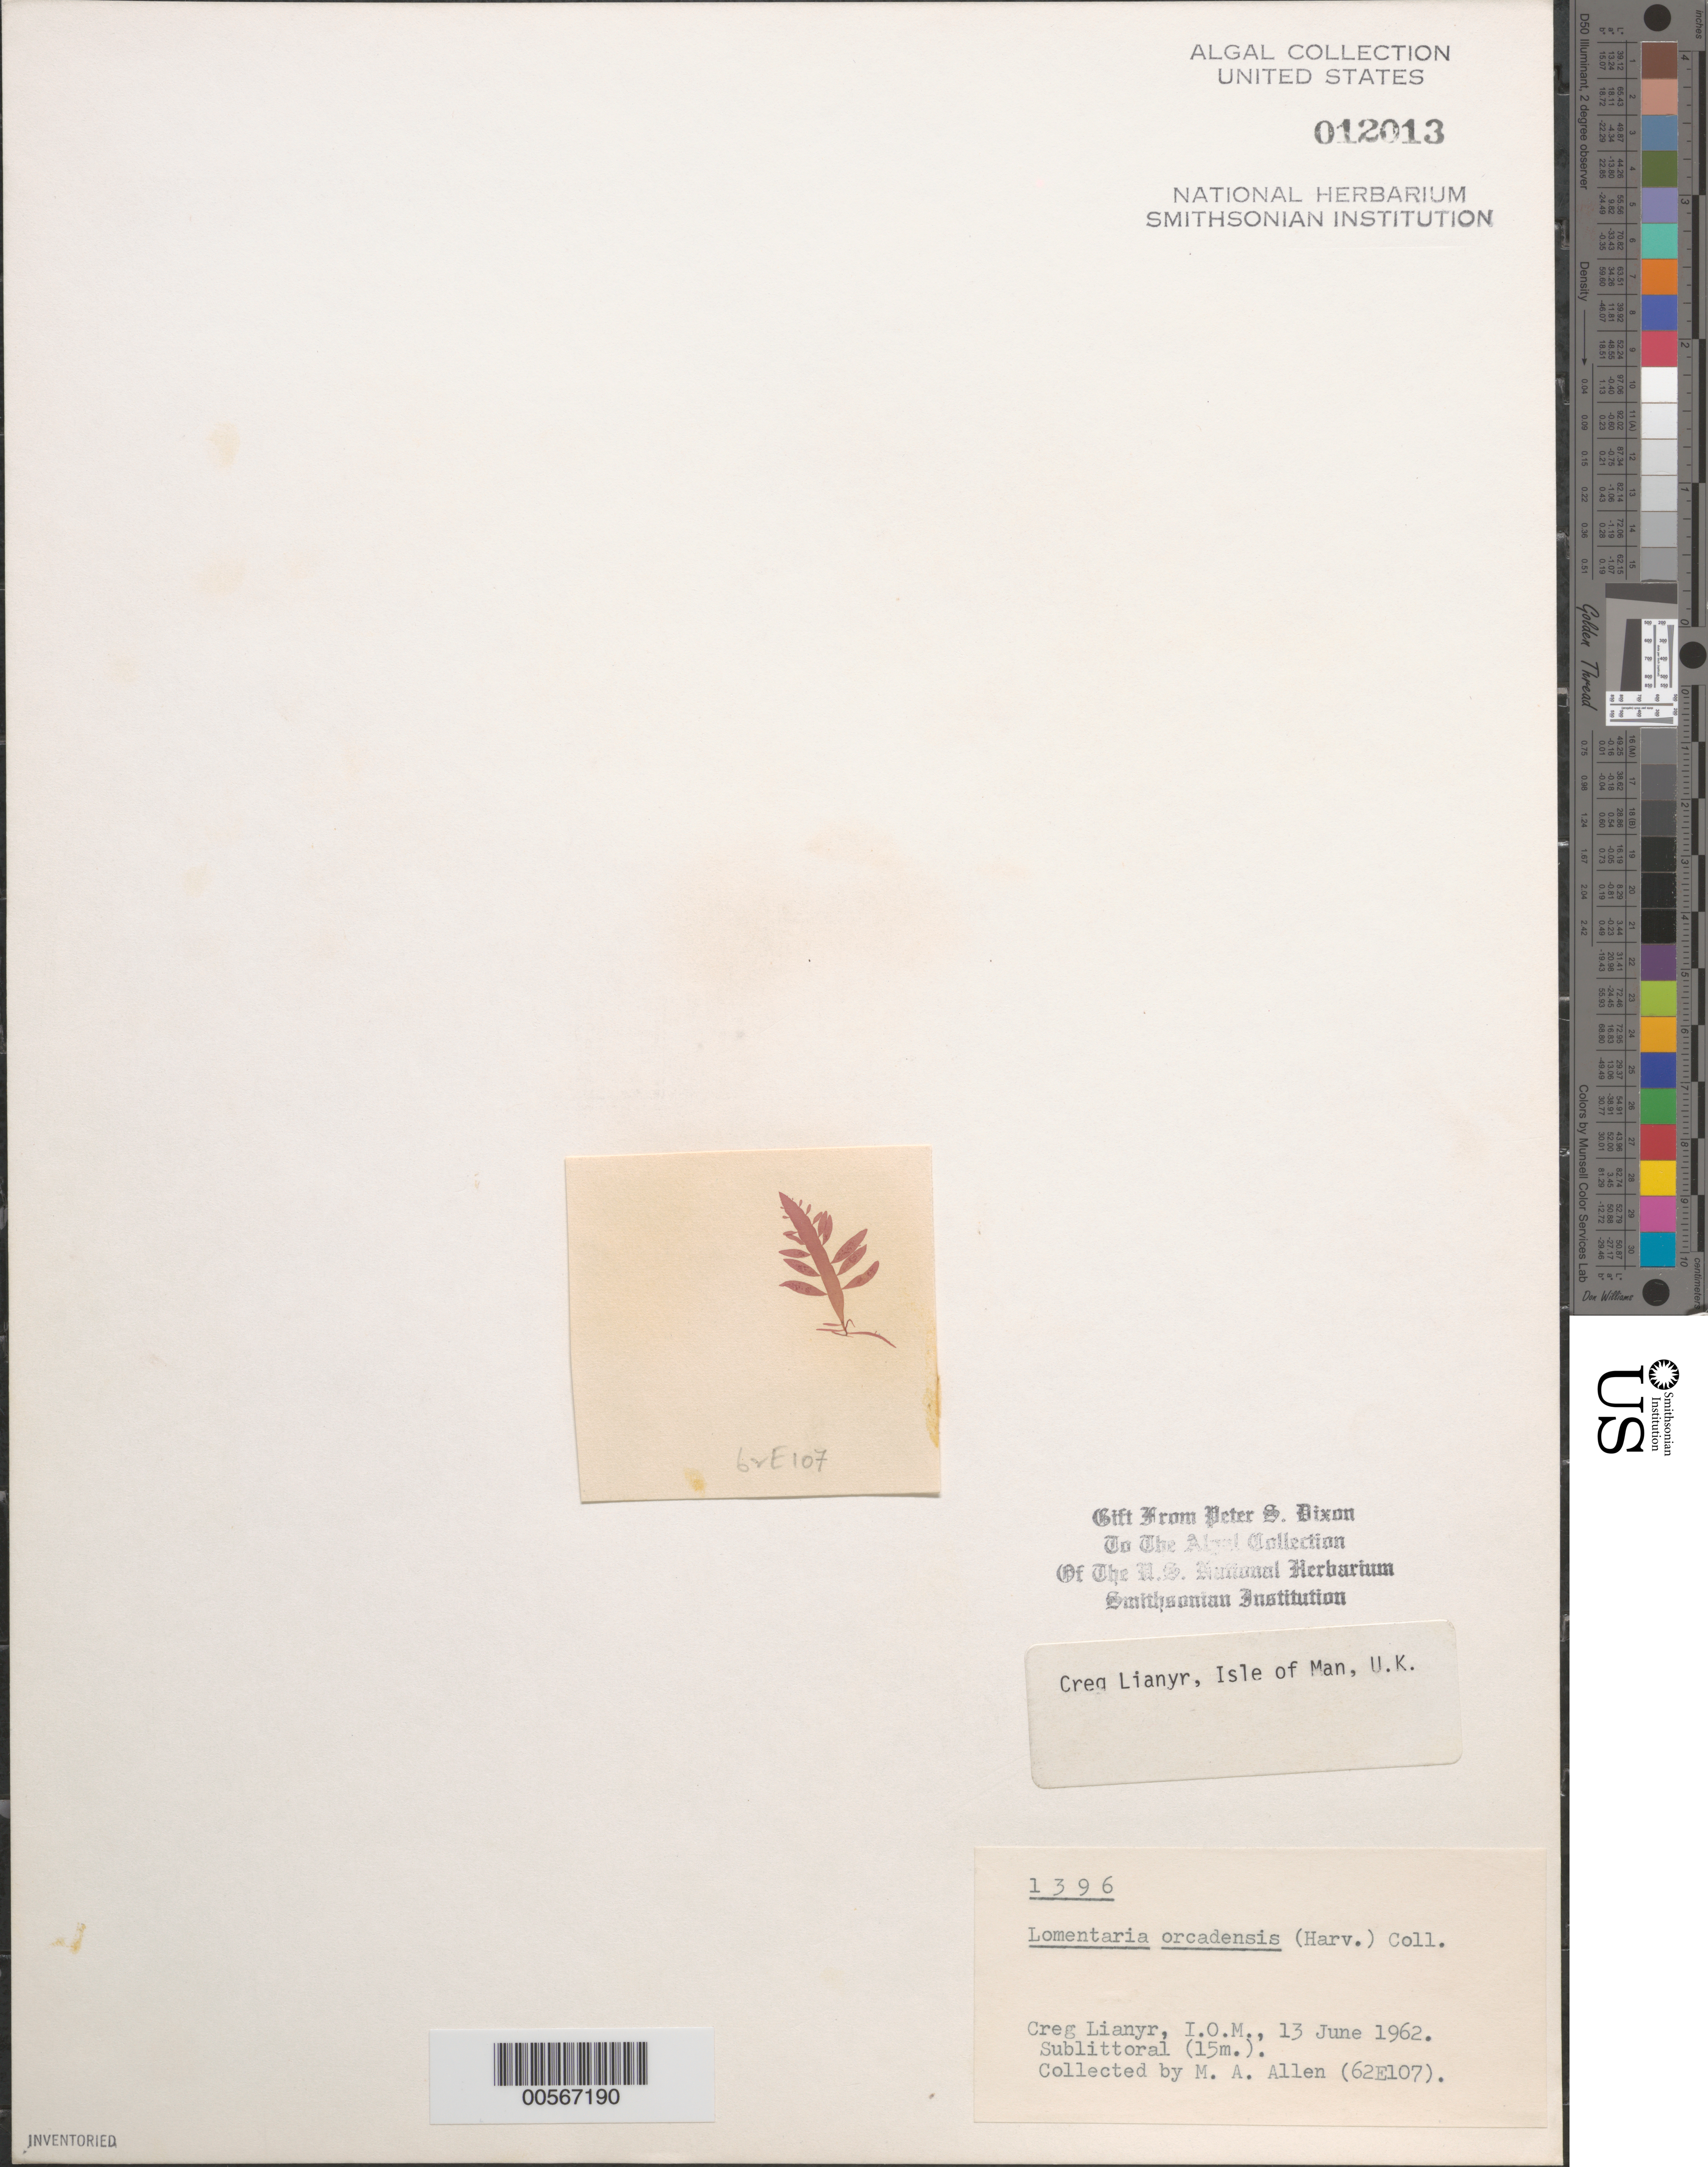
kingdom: Plantae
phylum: Rhodophyta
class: Florideophyceae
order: Rhodymeniales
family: Lomentariaceae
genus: Lomentaria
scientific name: Lomentaria orcadensis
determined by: Dixon, P. S.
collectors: M. A. Allen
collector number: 62E107 & PSD 1396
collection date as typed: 13 Jun 1962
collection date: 1962-06-13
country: United Kingdom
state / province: England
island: Isle of Man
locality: Creg Lianyr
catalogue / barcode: US 12013